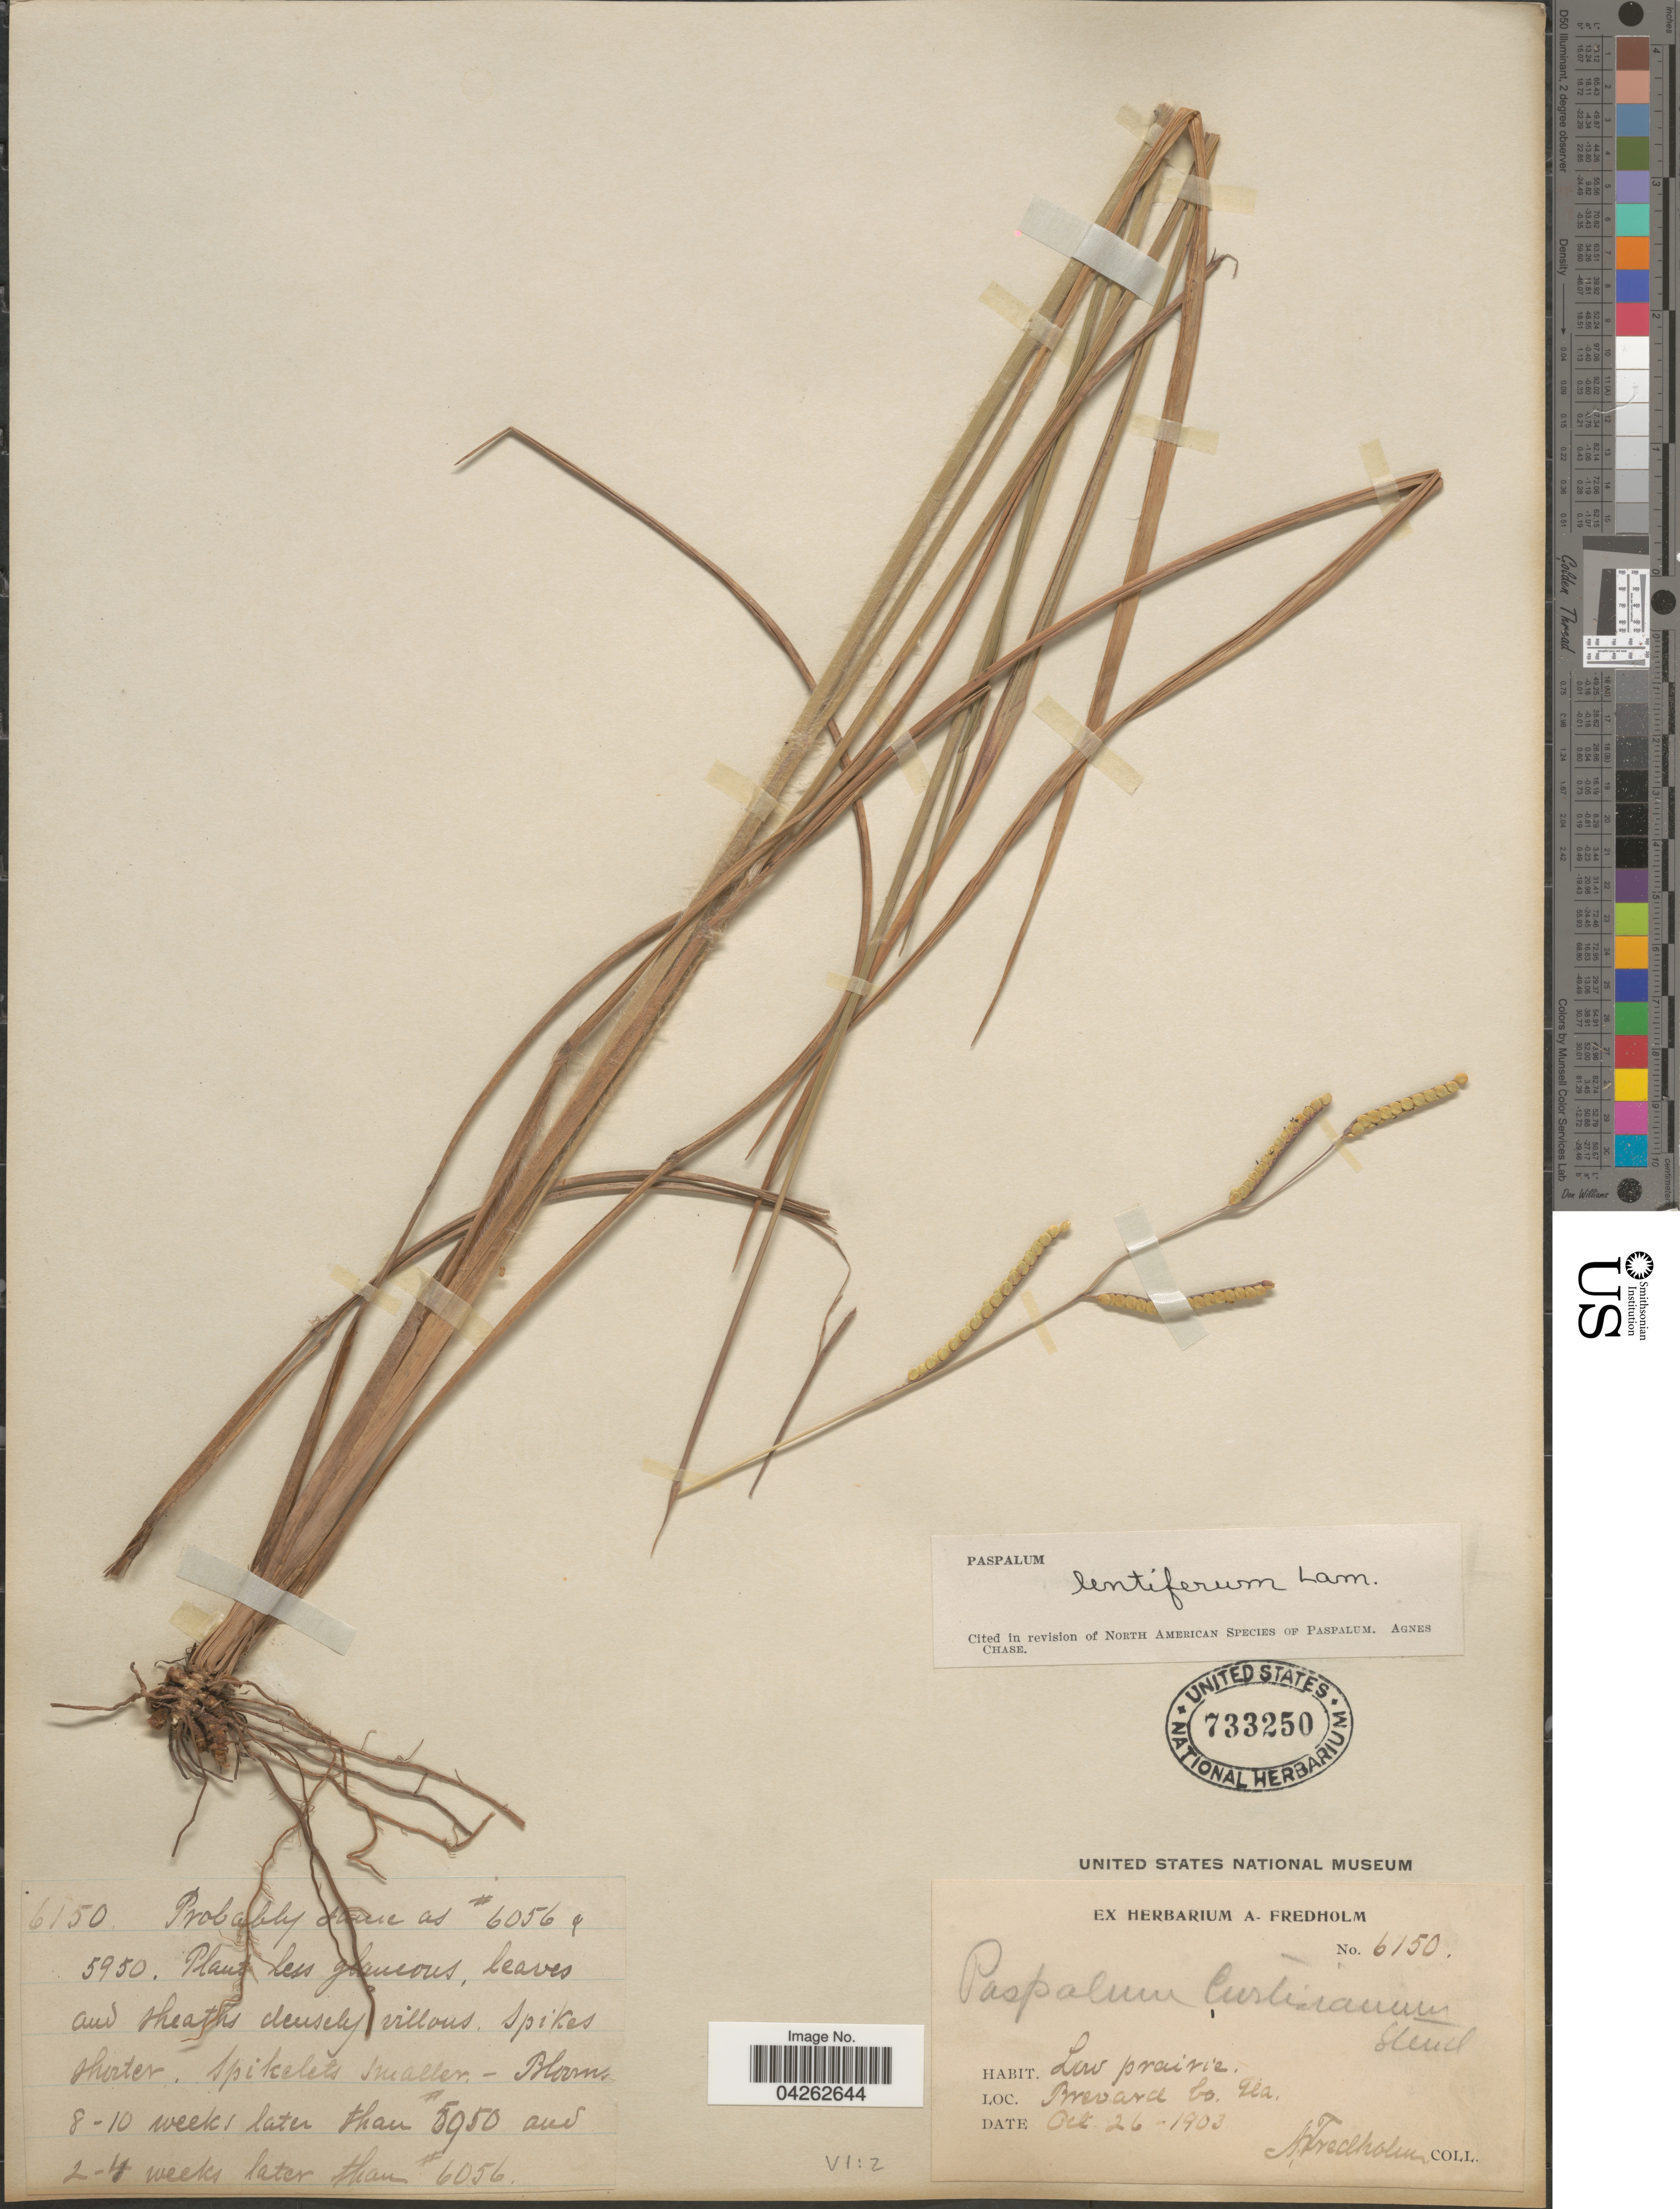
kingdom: Plantae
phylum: Tracheophyta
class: Liliopsida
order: Poales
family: Poaceae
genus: Paspalum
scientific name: Paspalum lentiferum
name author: Lam.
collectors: A. Fredholm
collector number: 6150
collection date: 1903-10-26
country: United States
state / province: Florida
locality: Low prairie. Brevard Co.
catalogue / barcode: US 733250